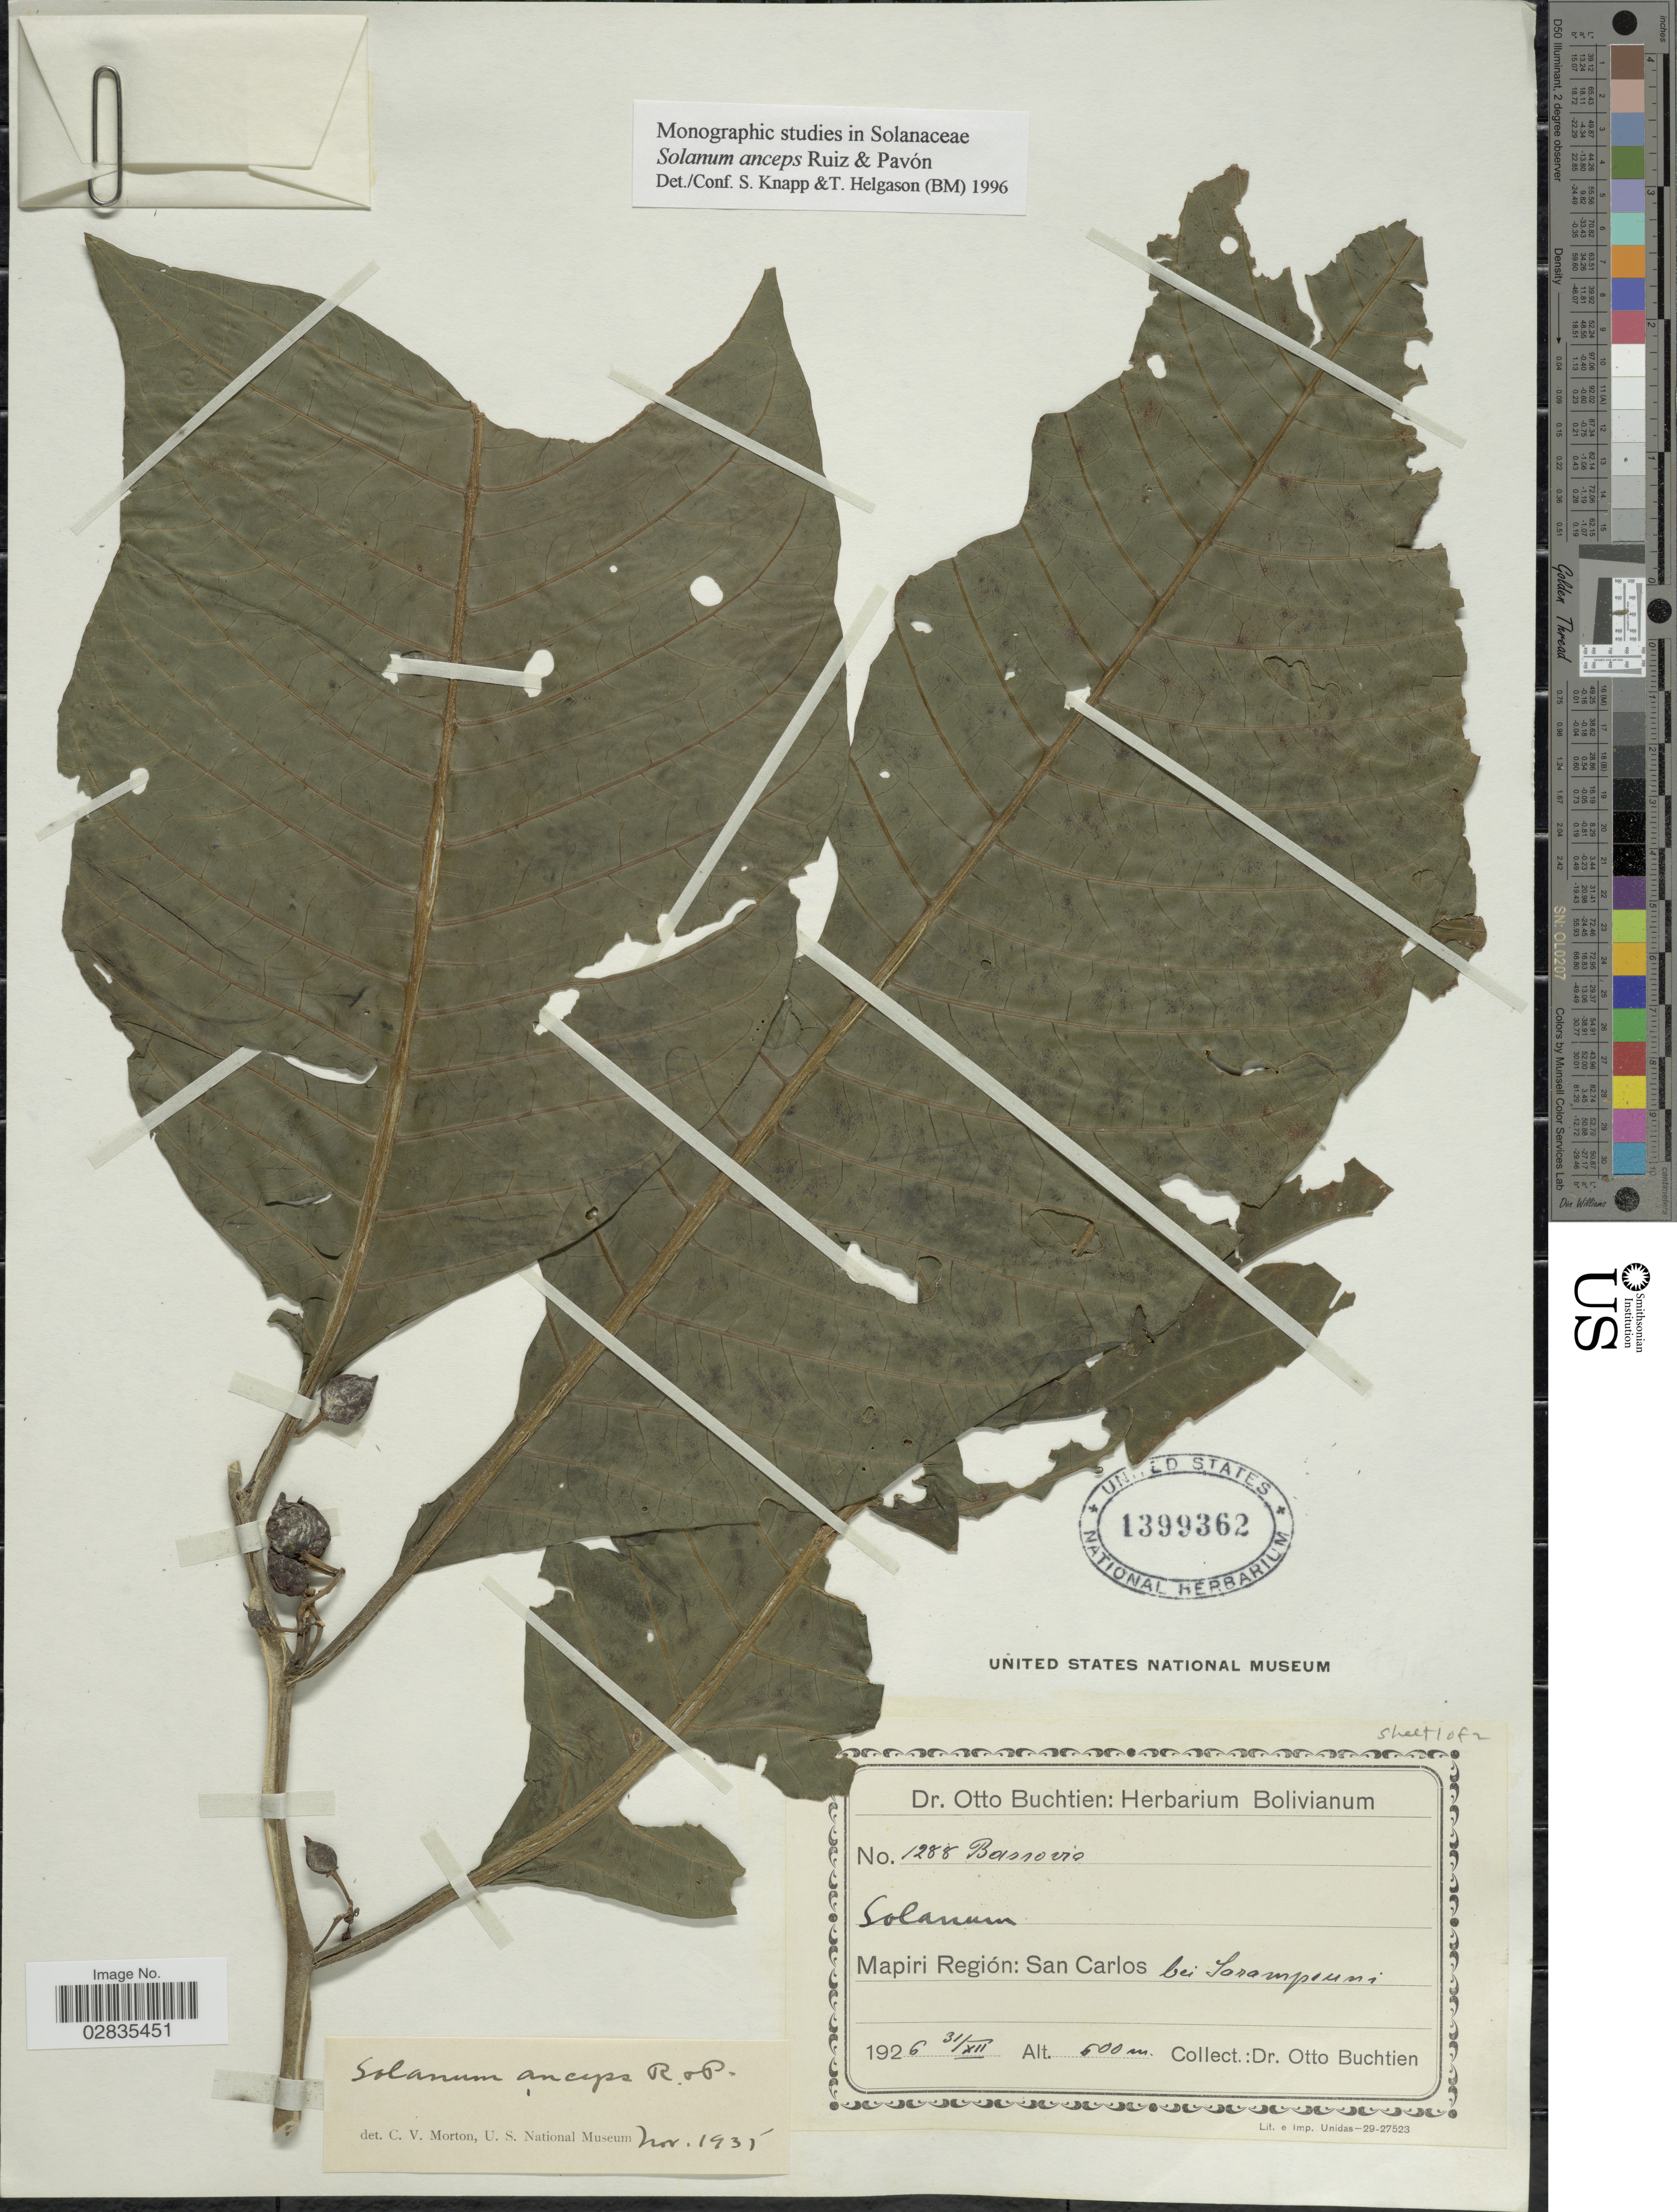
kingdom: Plantae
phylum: Tracheophyta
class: Magnoliopsida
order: Solanales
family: Solanaceae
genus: Solanum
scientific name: Solanum anceps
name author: Ruiz & Pav.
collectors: O. Buchtien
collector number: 1288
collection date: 1926-12-31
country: Bolivia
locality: Mapiri Región: San Carlos bei Sarampiuni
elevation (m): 600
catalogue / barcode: US 1399362